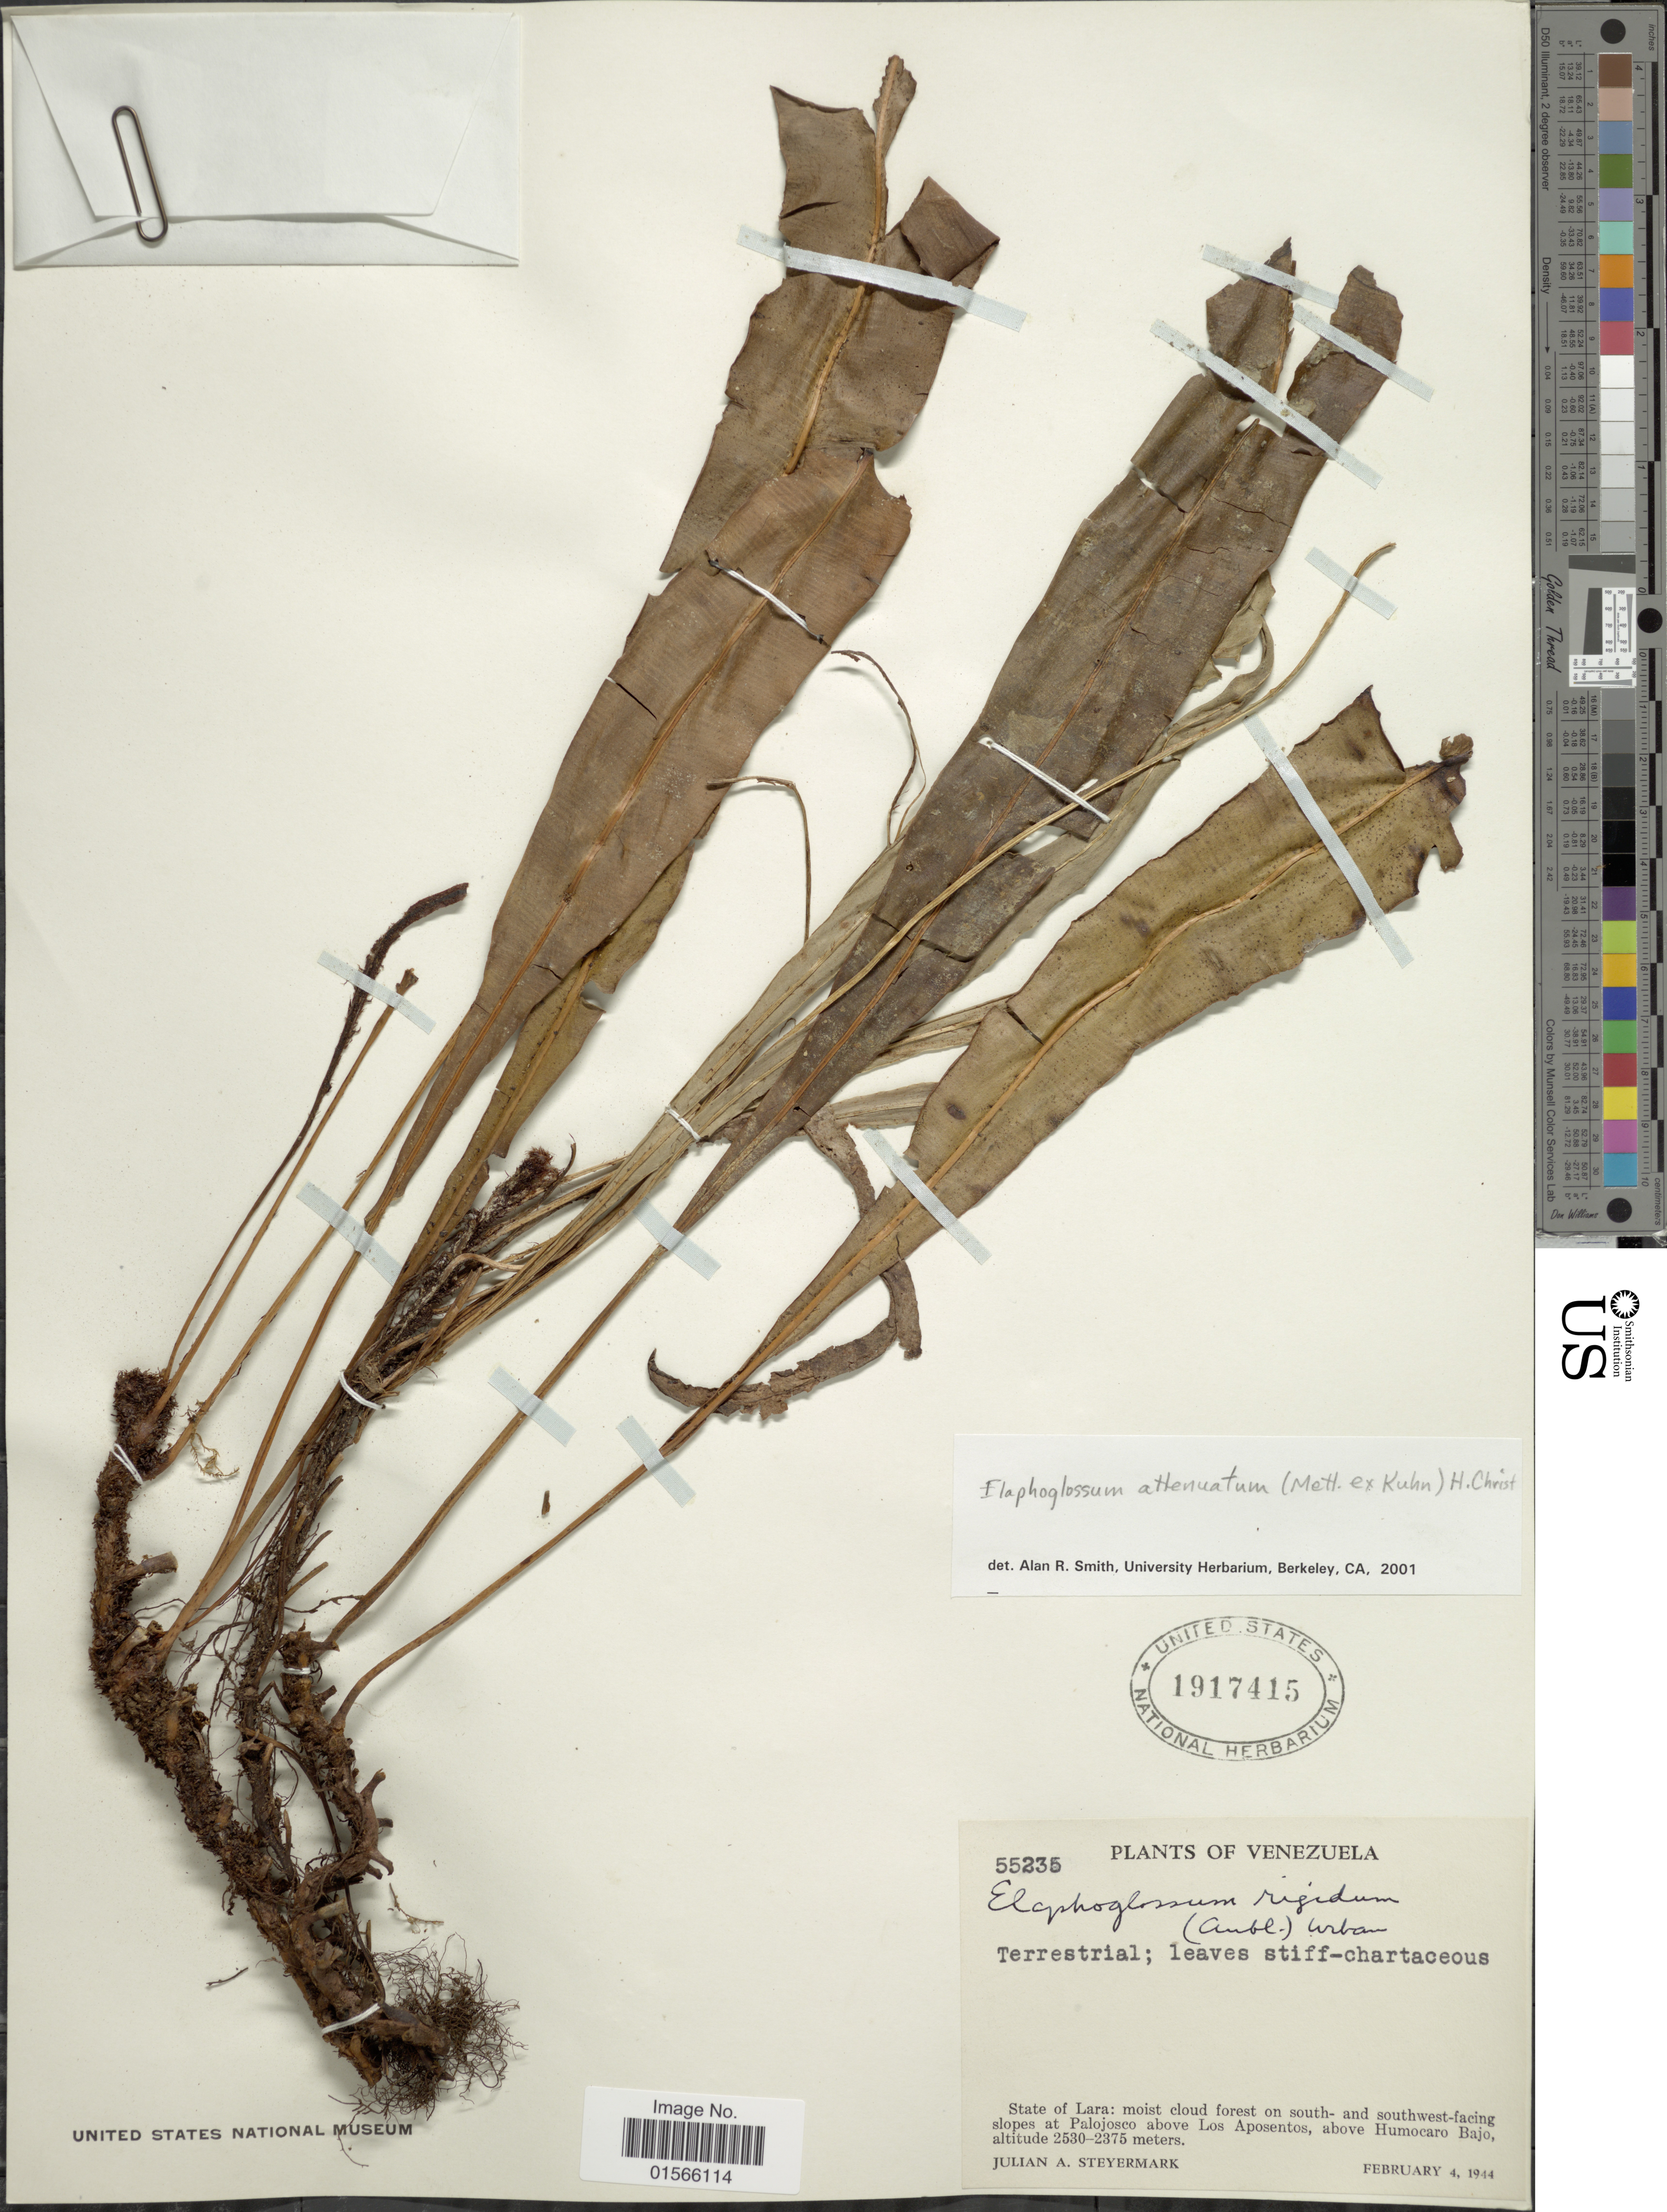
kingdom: Plantae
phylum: Tracheophyta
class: Polypodiopsida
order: Polypodiales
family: Dryopteridaceae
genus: Elaphoglossum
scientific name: Elaphoglossum attenuatum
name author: (Kunze ex Kuhn) Christ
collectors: J. Steyermark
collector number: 55235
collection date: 1944-02-04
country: Venezuela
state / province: Lara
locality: Moist cloud forest on south- and southwest-facing slopes at Palojosco above Los Aposentos, above Humocaro Bajo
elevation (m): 2375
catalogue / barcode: US 1917415